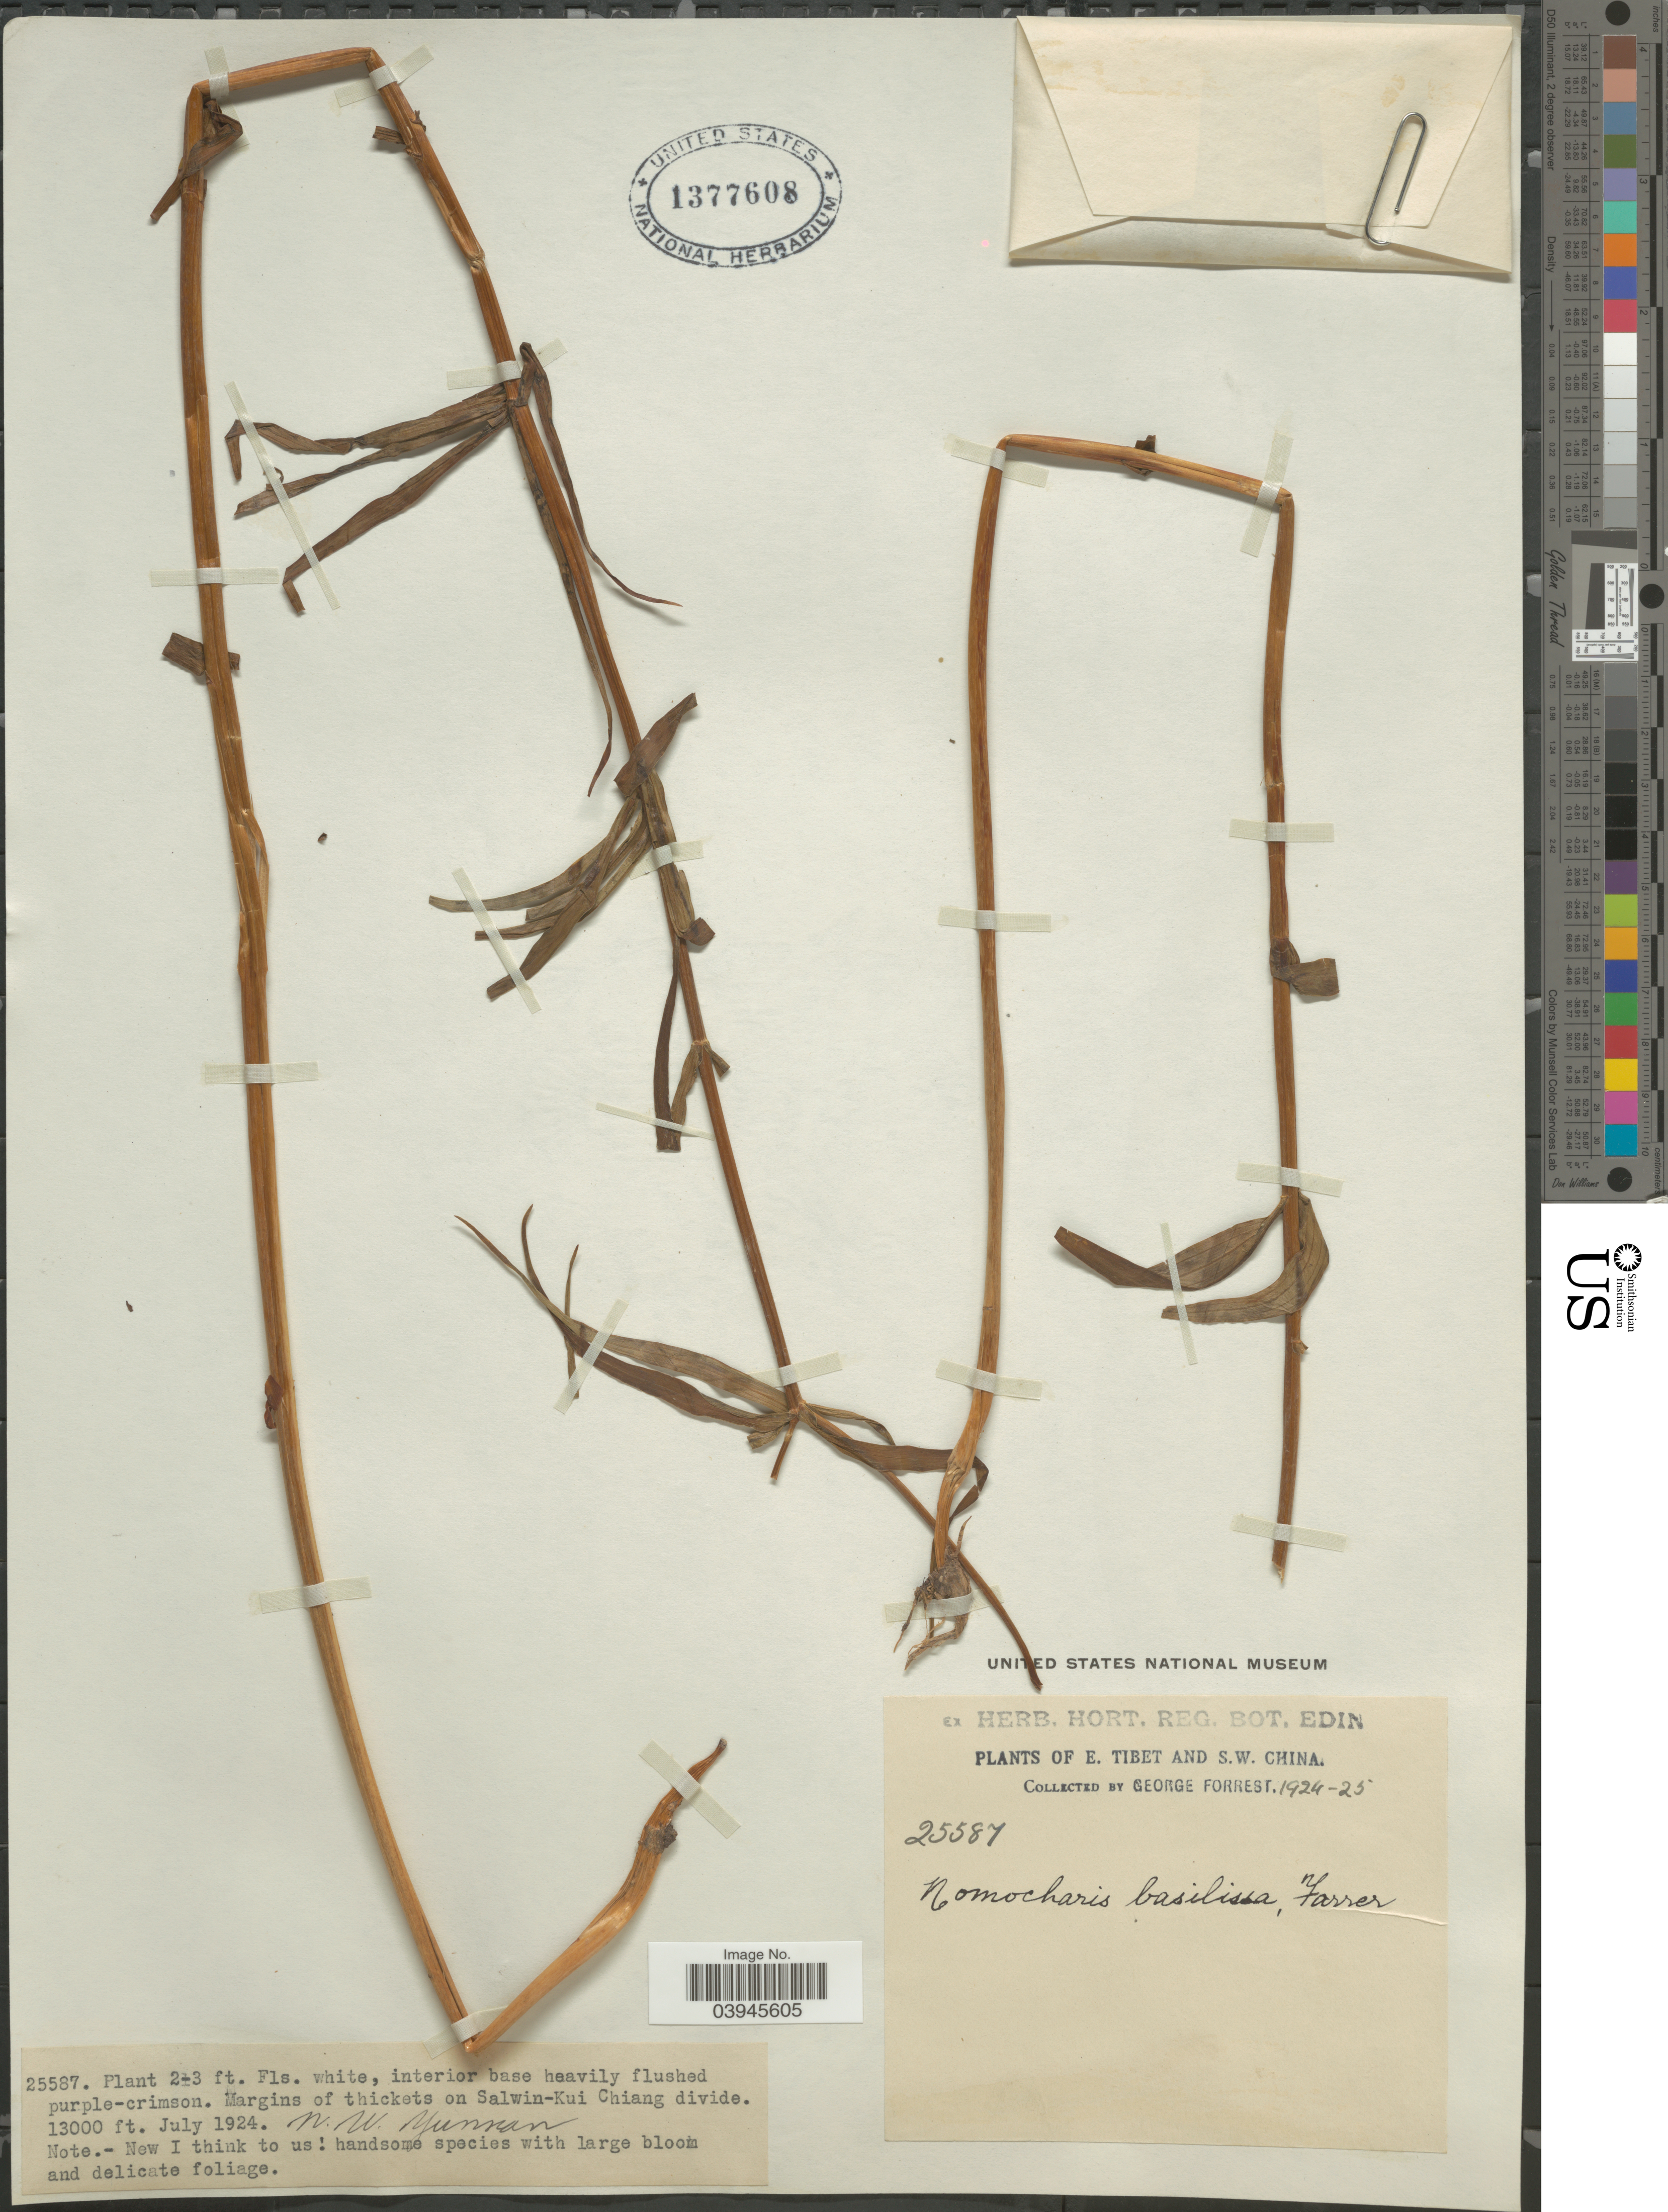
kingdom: Plantae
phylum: Tracheophyta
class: Liliopsida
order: Liliales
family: Liliaceae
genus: Lilium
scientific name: Lilium basilissum, ined. 9/2021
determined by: Strong, Mark T., (BOT), Smithsonian Institution - National Museum of Natural History (UNITED STATES)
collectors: G. Forrest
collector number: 25587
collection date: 1924-07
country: China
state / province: Yunnan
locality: Margins of thickets on Salwin-Kui Chiang divide. S.W. China.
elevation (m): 3962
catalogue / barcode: US 1377608